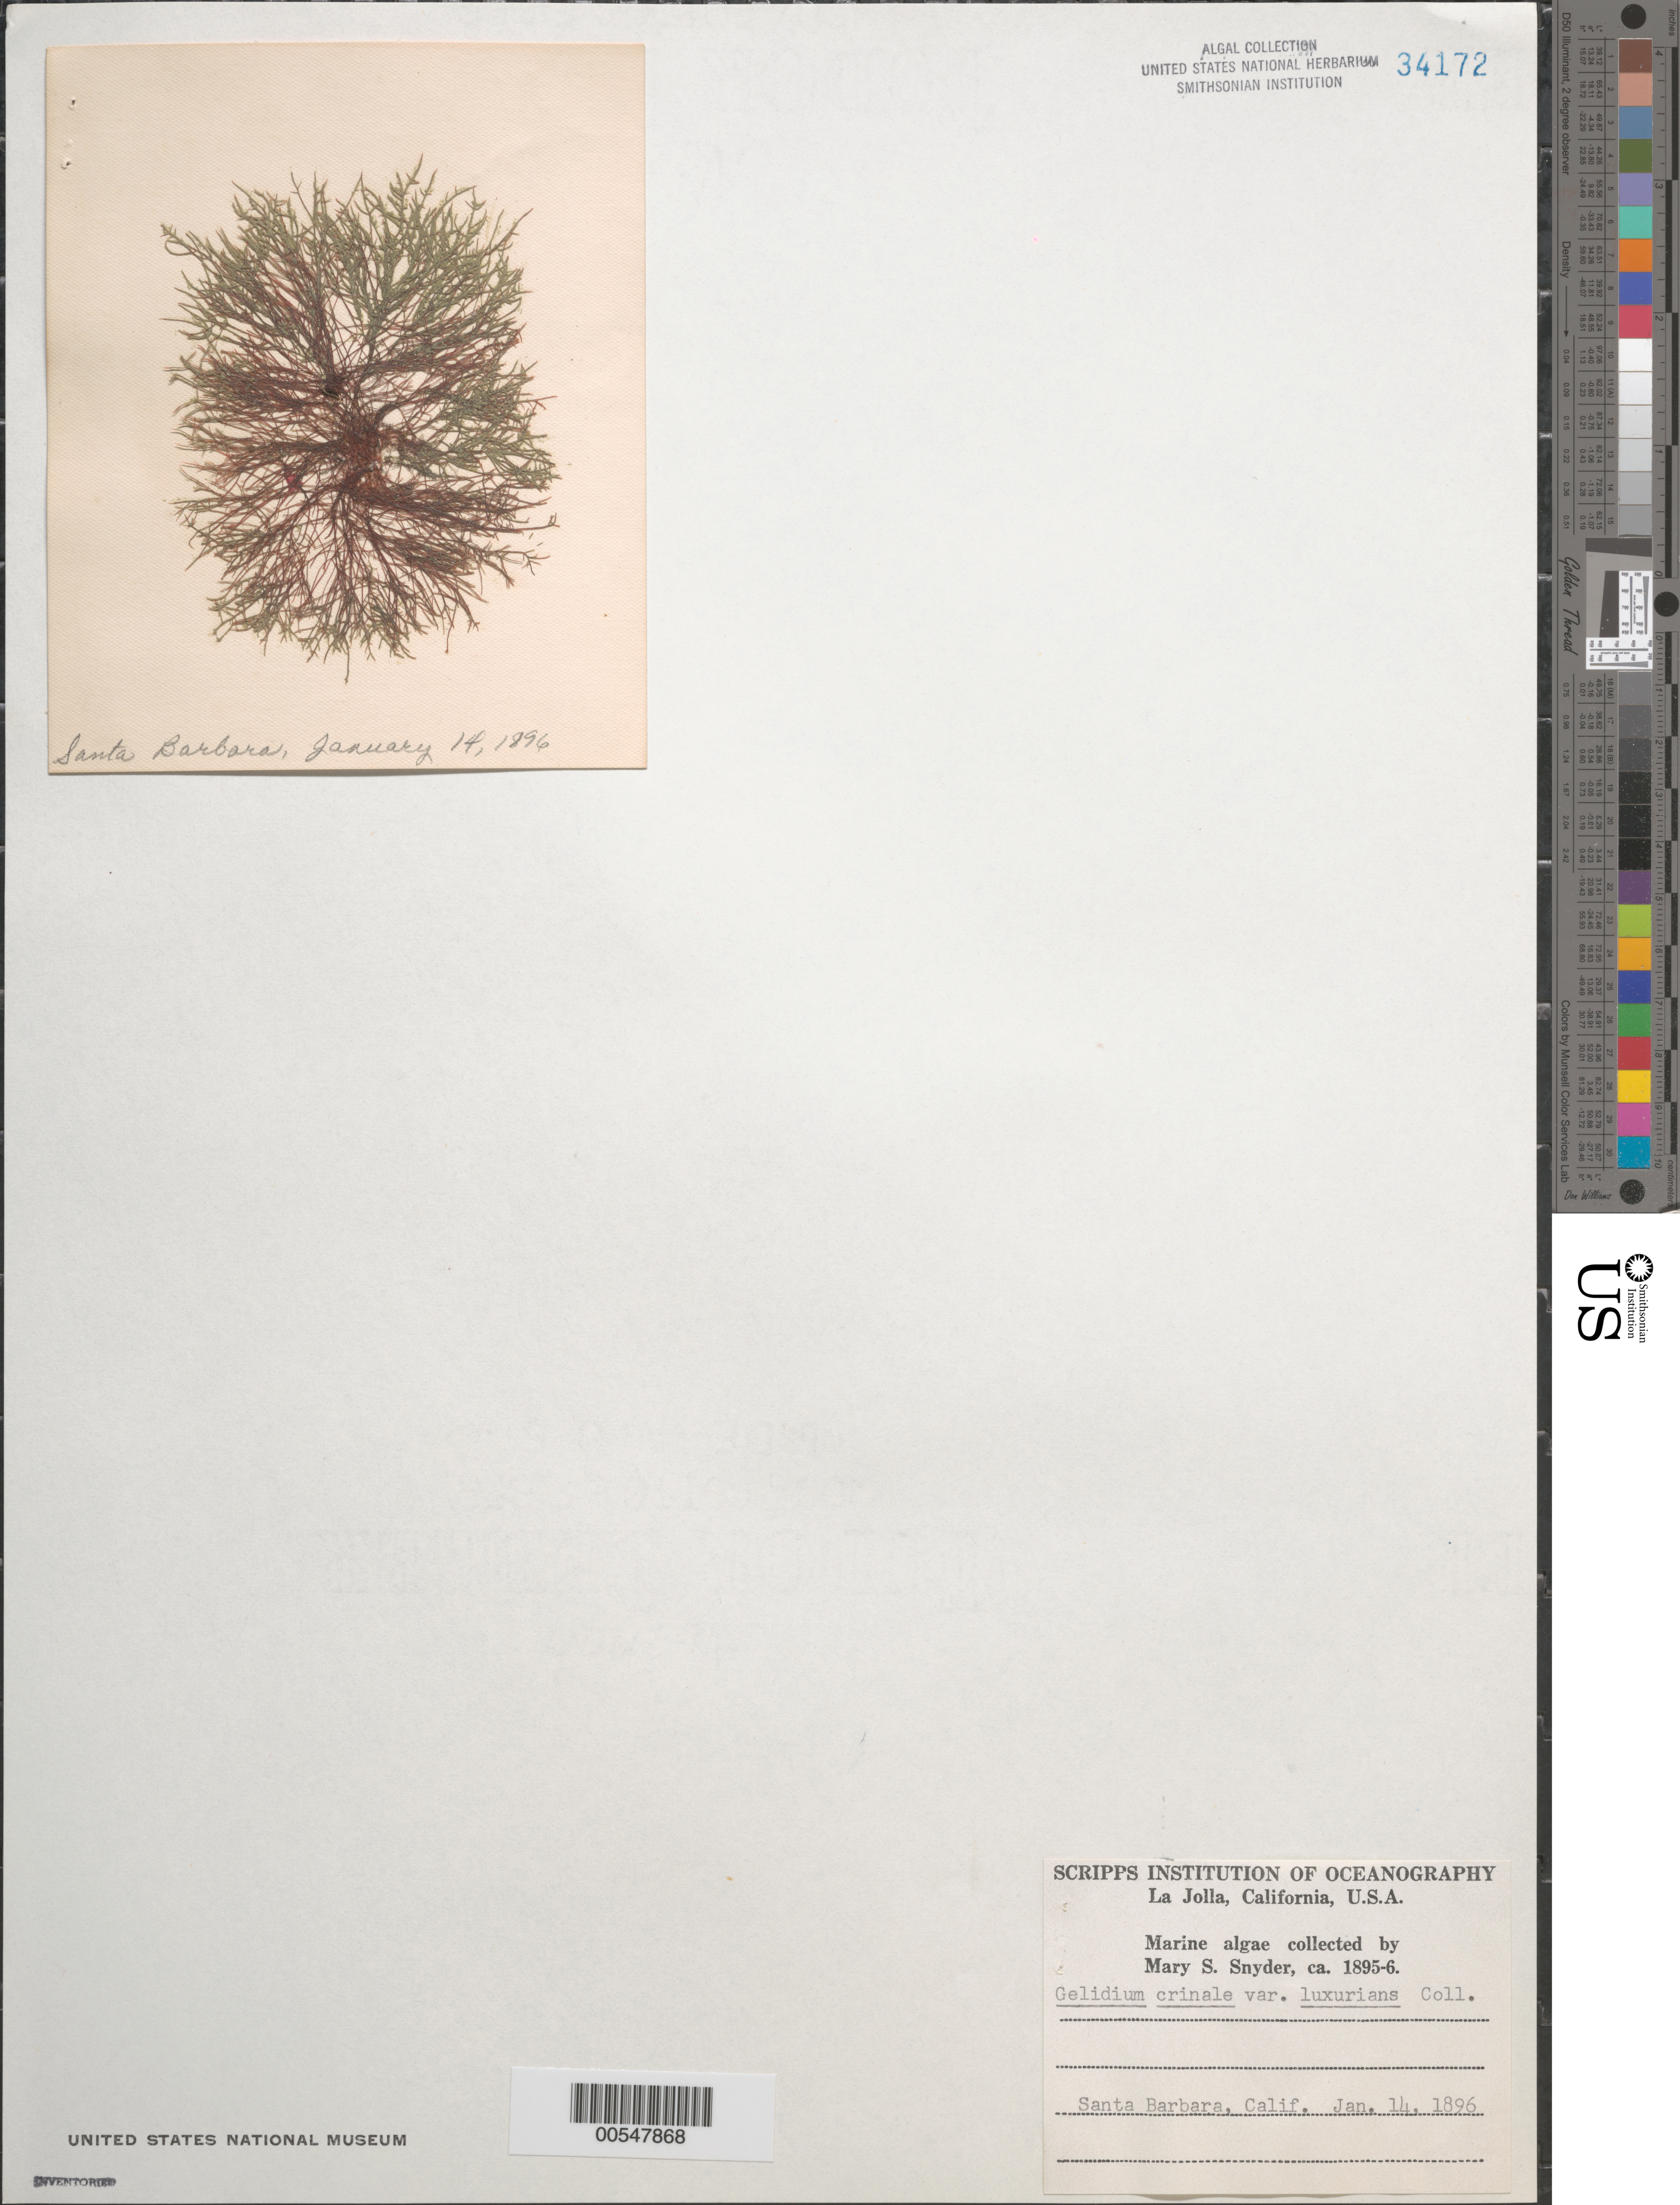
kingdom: Plantae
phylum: Rhodophyta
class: Florideophyceae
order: Gelidiales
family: Gelidiaceae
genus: Gelidium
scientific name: Gelidium crinale var. luxurians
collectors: M. Snyder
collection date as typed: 14 Jan 1896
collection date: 1896-01-14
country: United States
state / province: California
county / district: Santa Barbara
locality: Santa Barbara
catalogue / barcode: US 34172